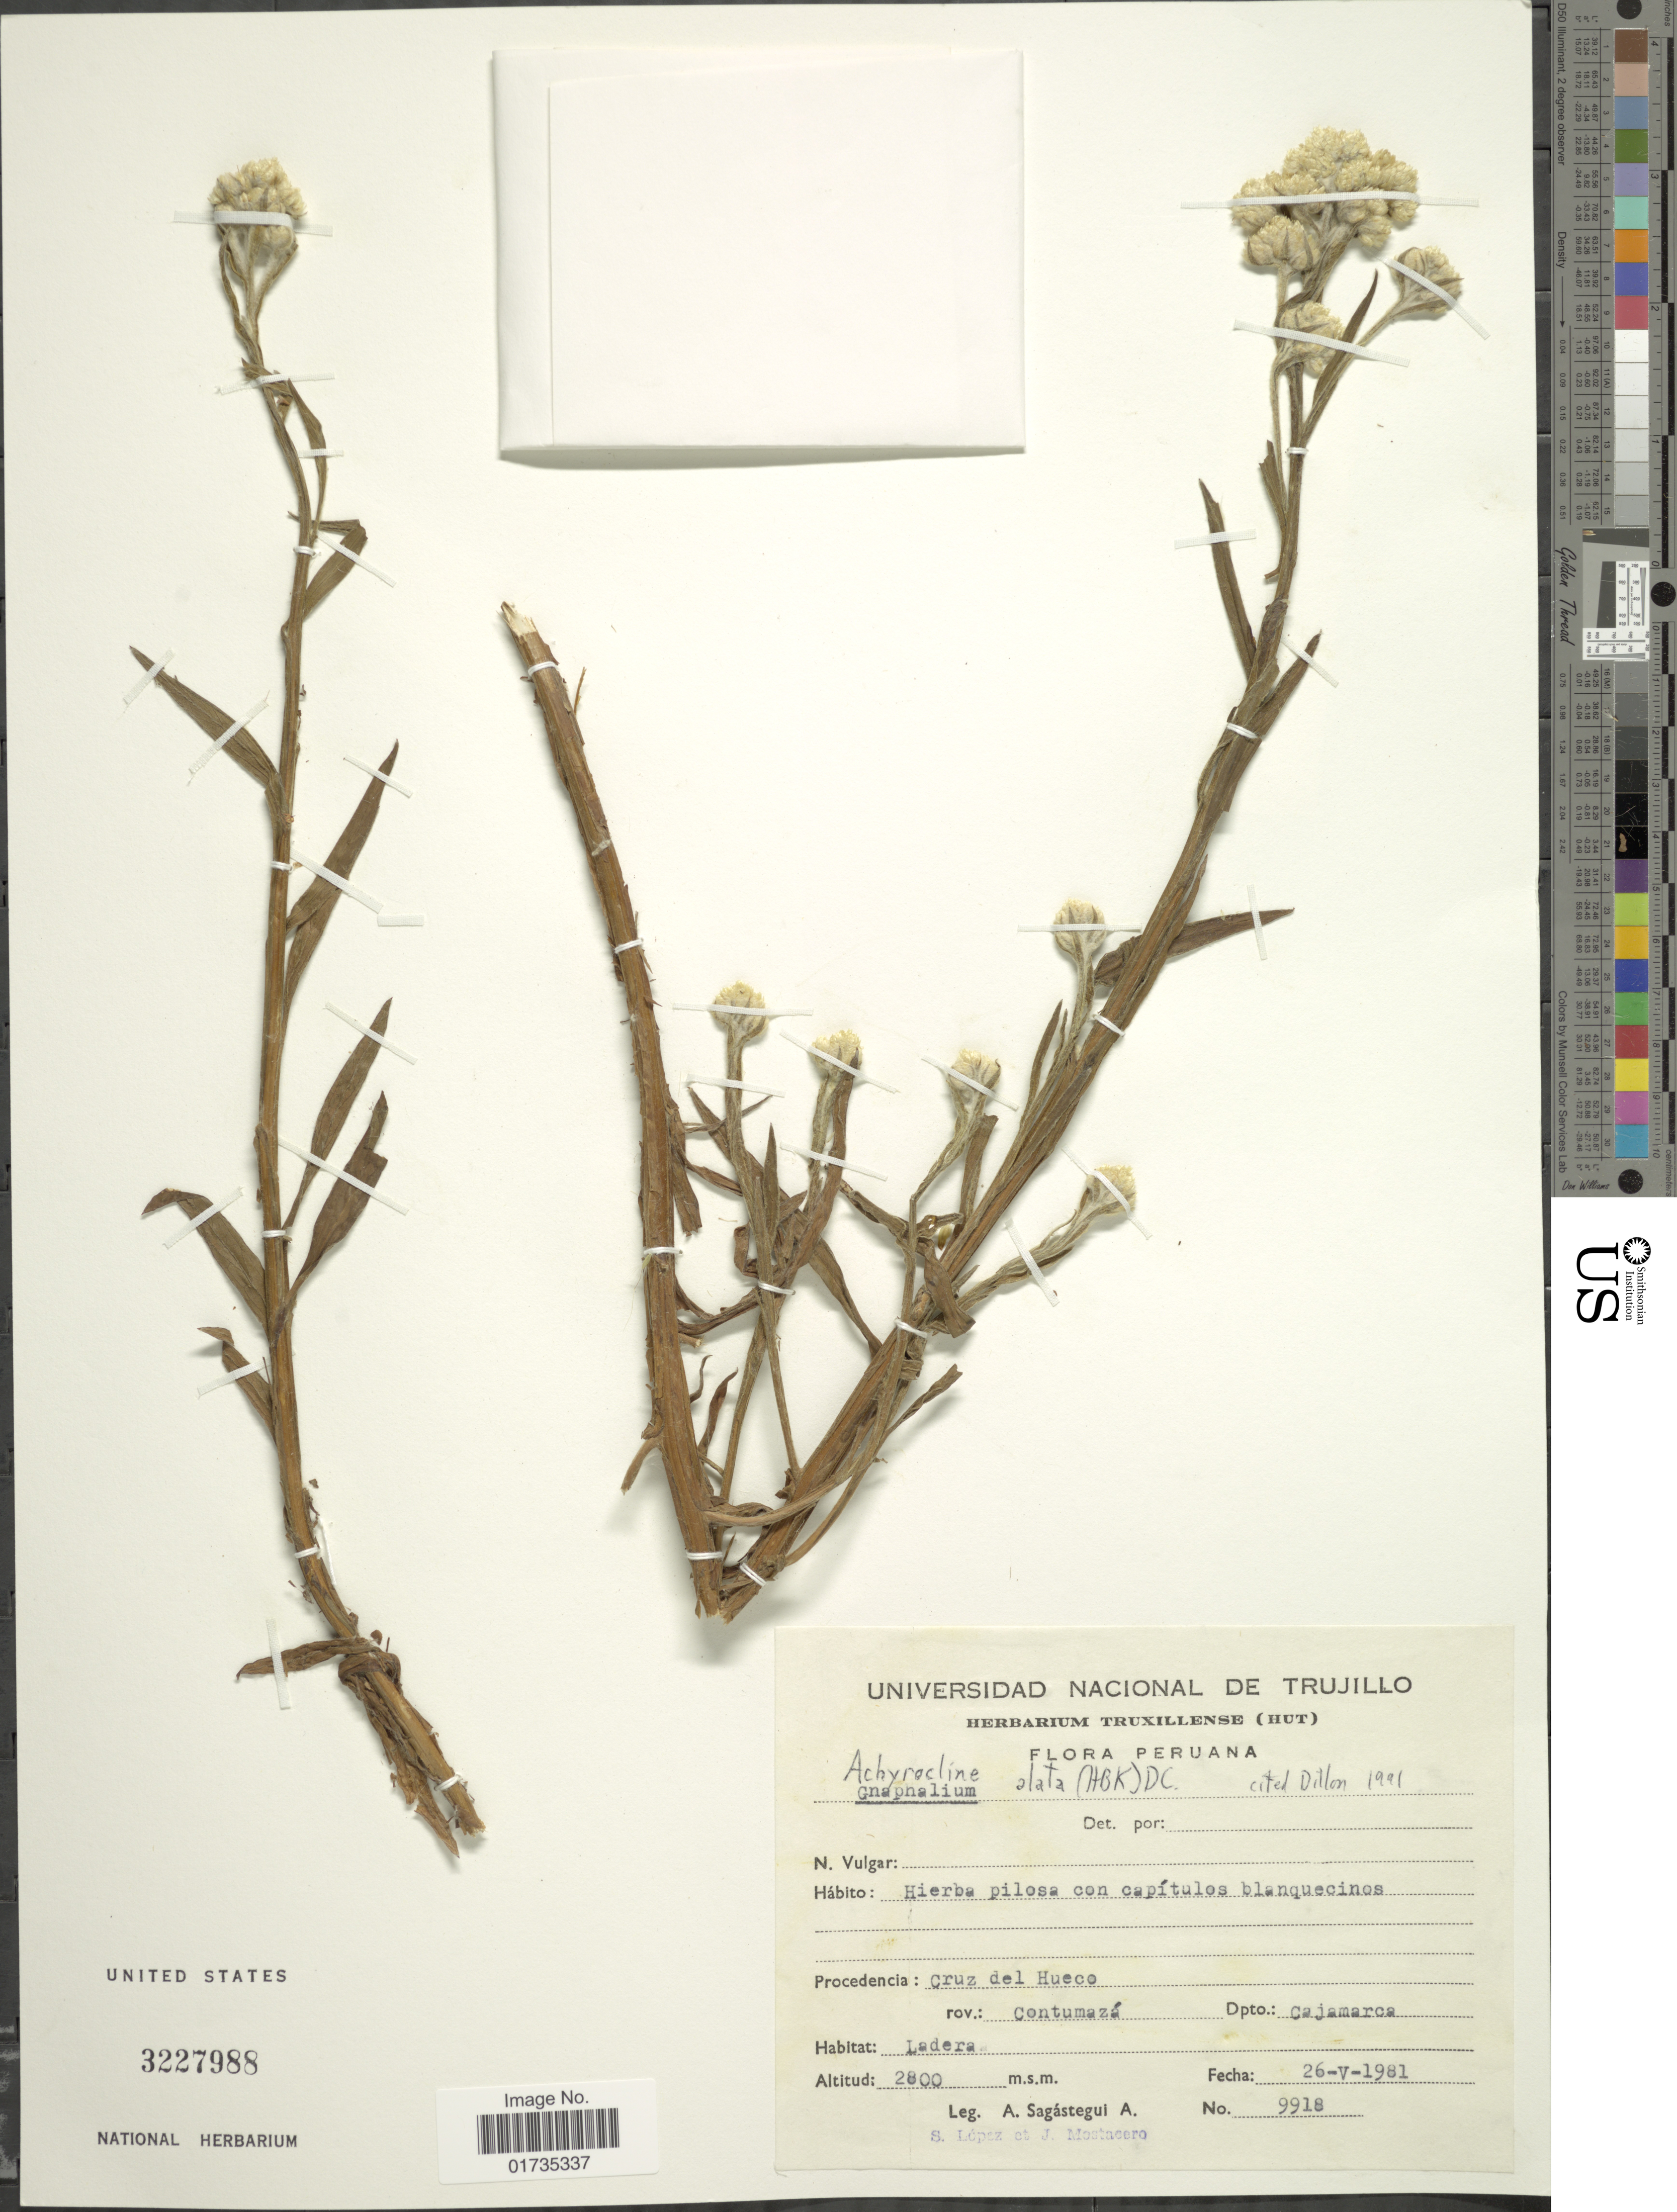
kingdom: Plantae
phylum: Tracheophyta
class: Magnoliopsida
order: Asterales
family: Asteraceae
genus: Achyrocline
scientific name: Achyrocline alata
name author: (Kunth) DC.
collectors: A. Sagástegui A., S. Lopez & J. Mostacero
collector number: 9918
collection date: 1981-05-26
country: Peru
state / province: Cajamarca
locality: Procedencia: Cruz del Hueco. rov.: Contumaza. Dpto.: Cajamarca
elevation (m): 2800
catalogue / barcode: US 3227988